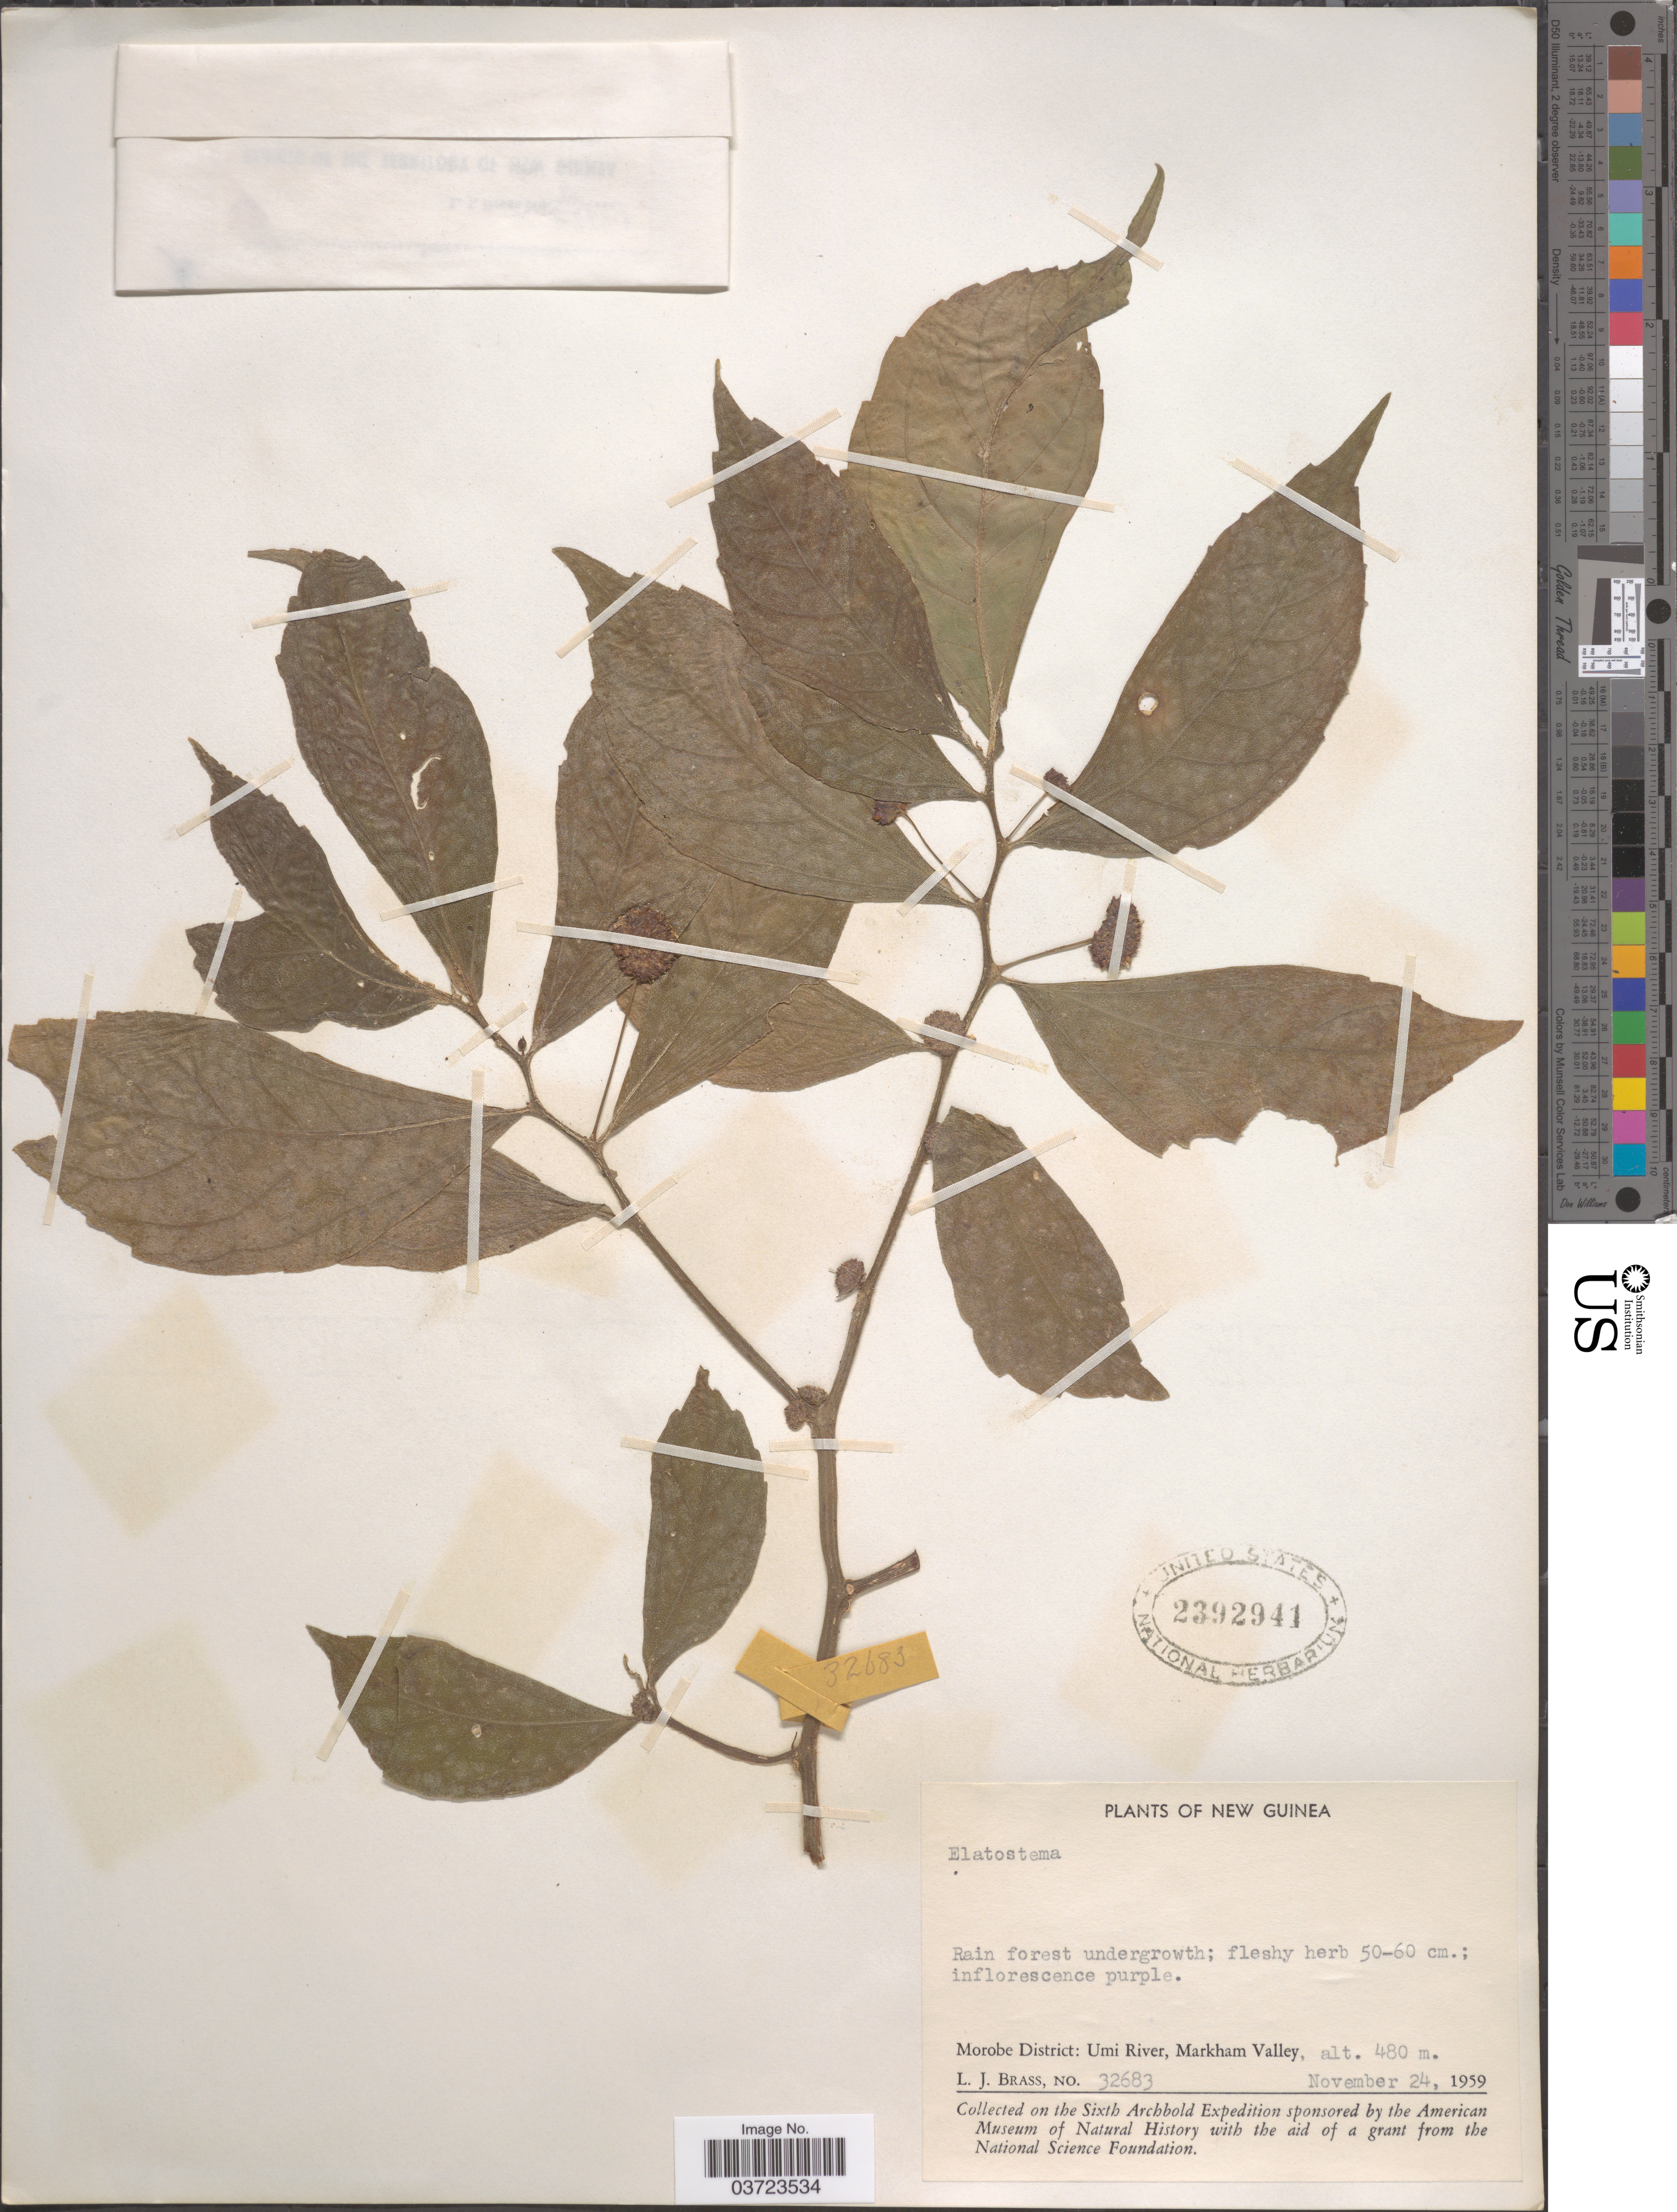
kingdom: Plantae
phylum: Tracheophyta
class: Magnoliopsida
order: Rosales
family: Urticaceae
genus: Elatostema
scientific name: Elatostema sp.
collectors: L. J. Brass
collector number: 32683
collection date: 1959-11-24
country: Papua New Guinea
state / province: Morobe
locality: Morobe District: Umi River, Markham Valley.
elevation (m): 480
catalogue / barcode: US 2392941